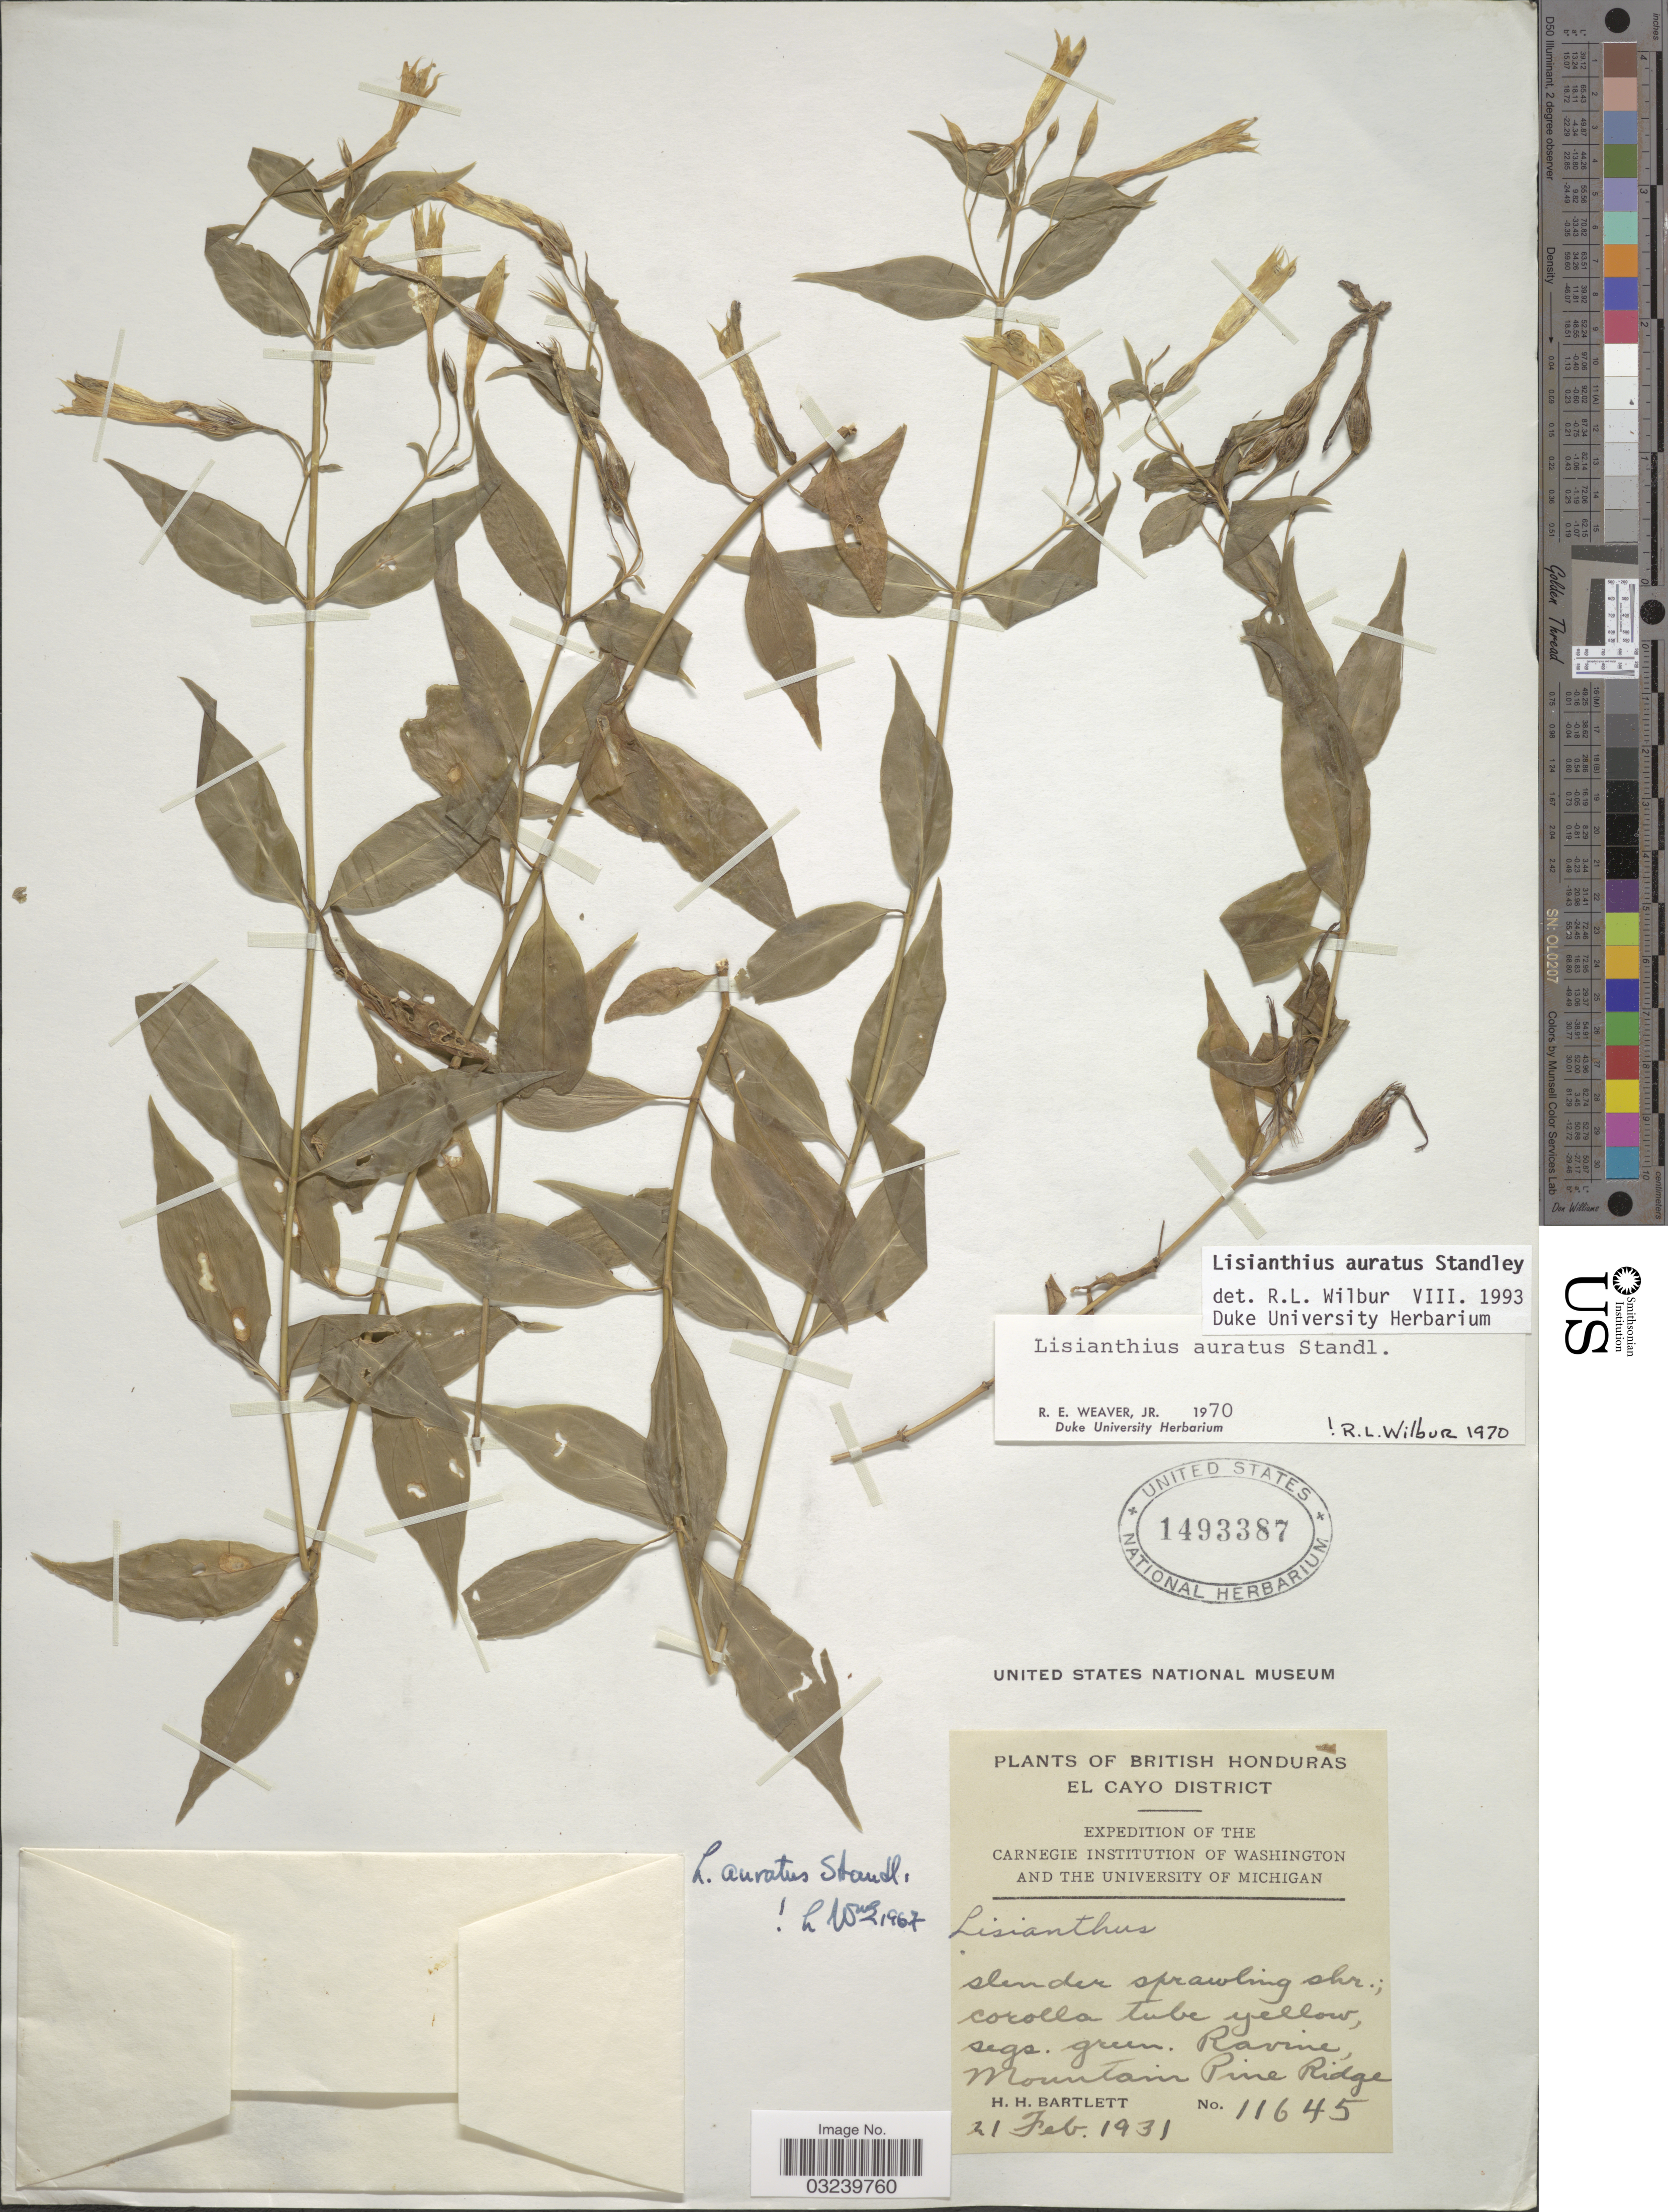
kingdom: Plantae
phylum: Tracheophyta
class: Magnoliopsida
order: Gentianales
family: Gentianaceae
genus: Lisianthius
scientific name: Lisianthius auratus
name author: Standl.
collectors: H. H. Bartlett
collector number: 11645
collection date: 1931-02-21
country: Belize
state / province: Cayo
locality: British Honduras, El Cayo District, Ravine, Mountain Pine Ridge.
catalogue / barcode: US 1493387